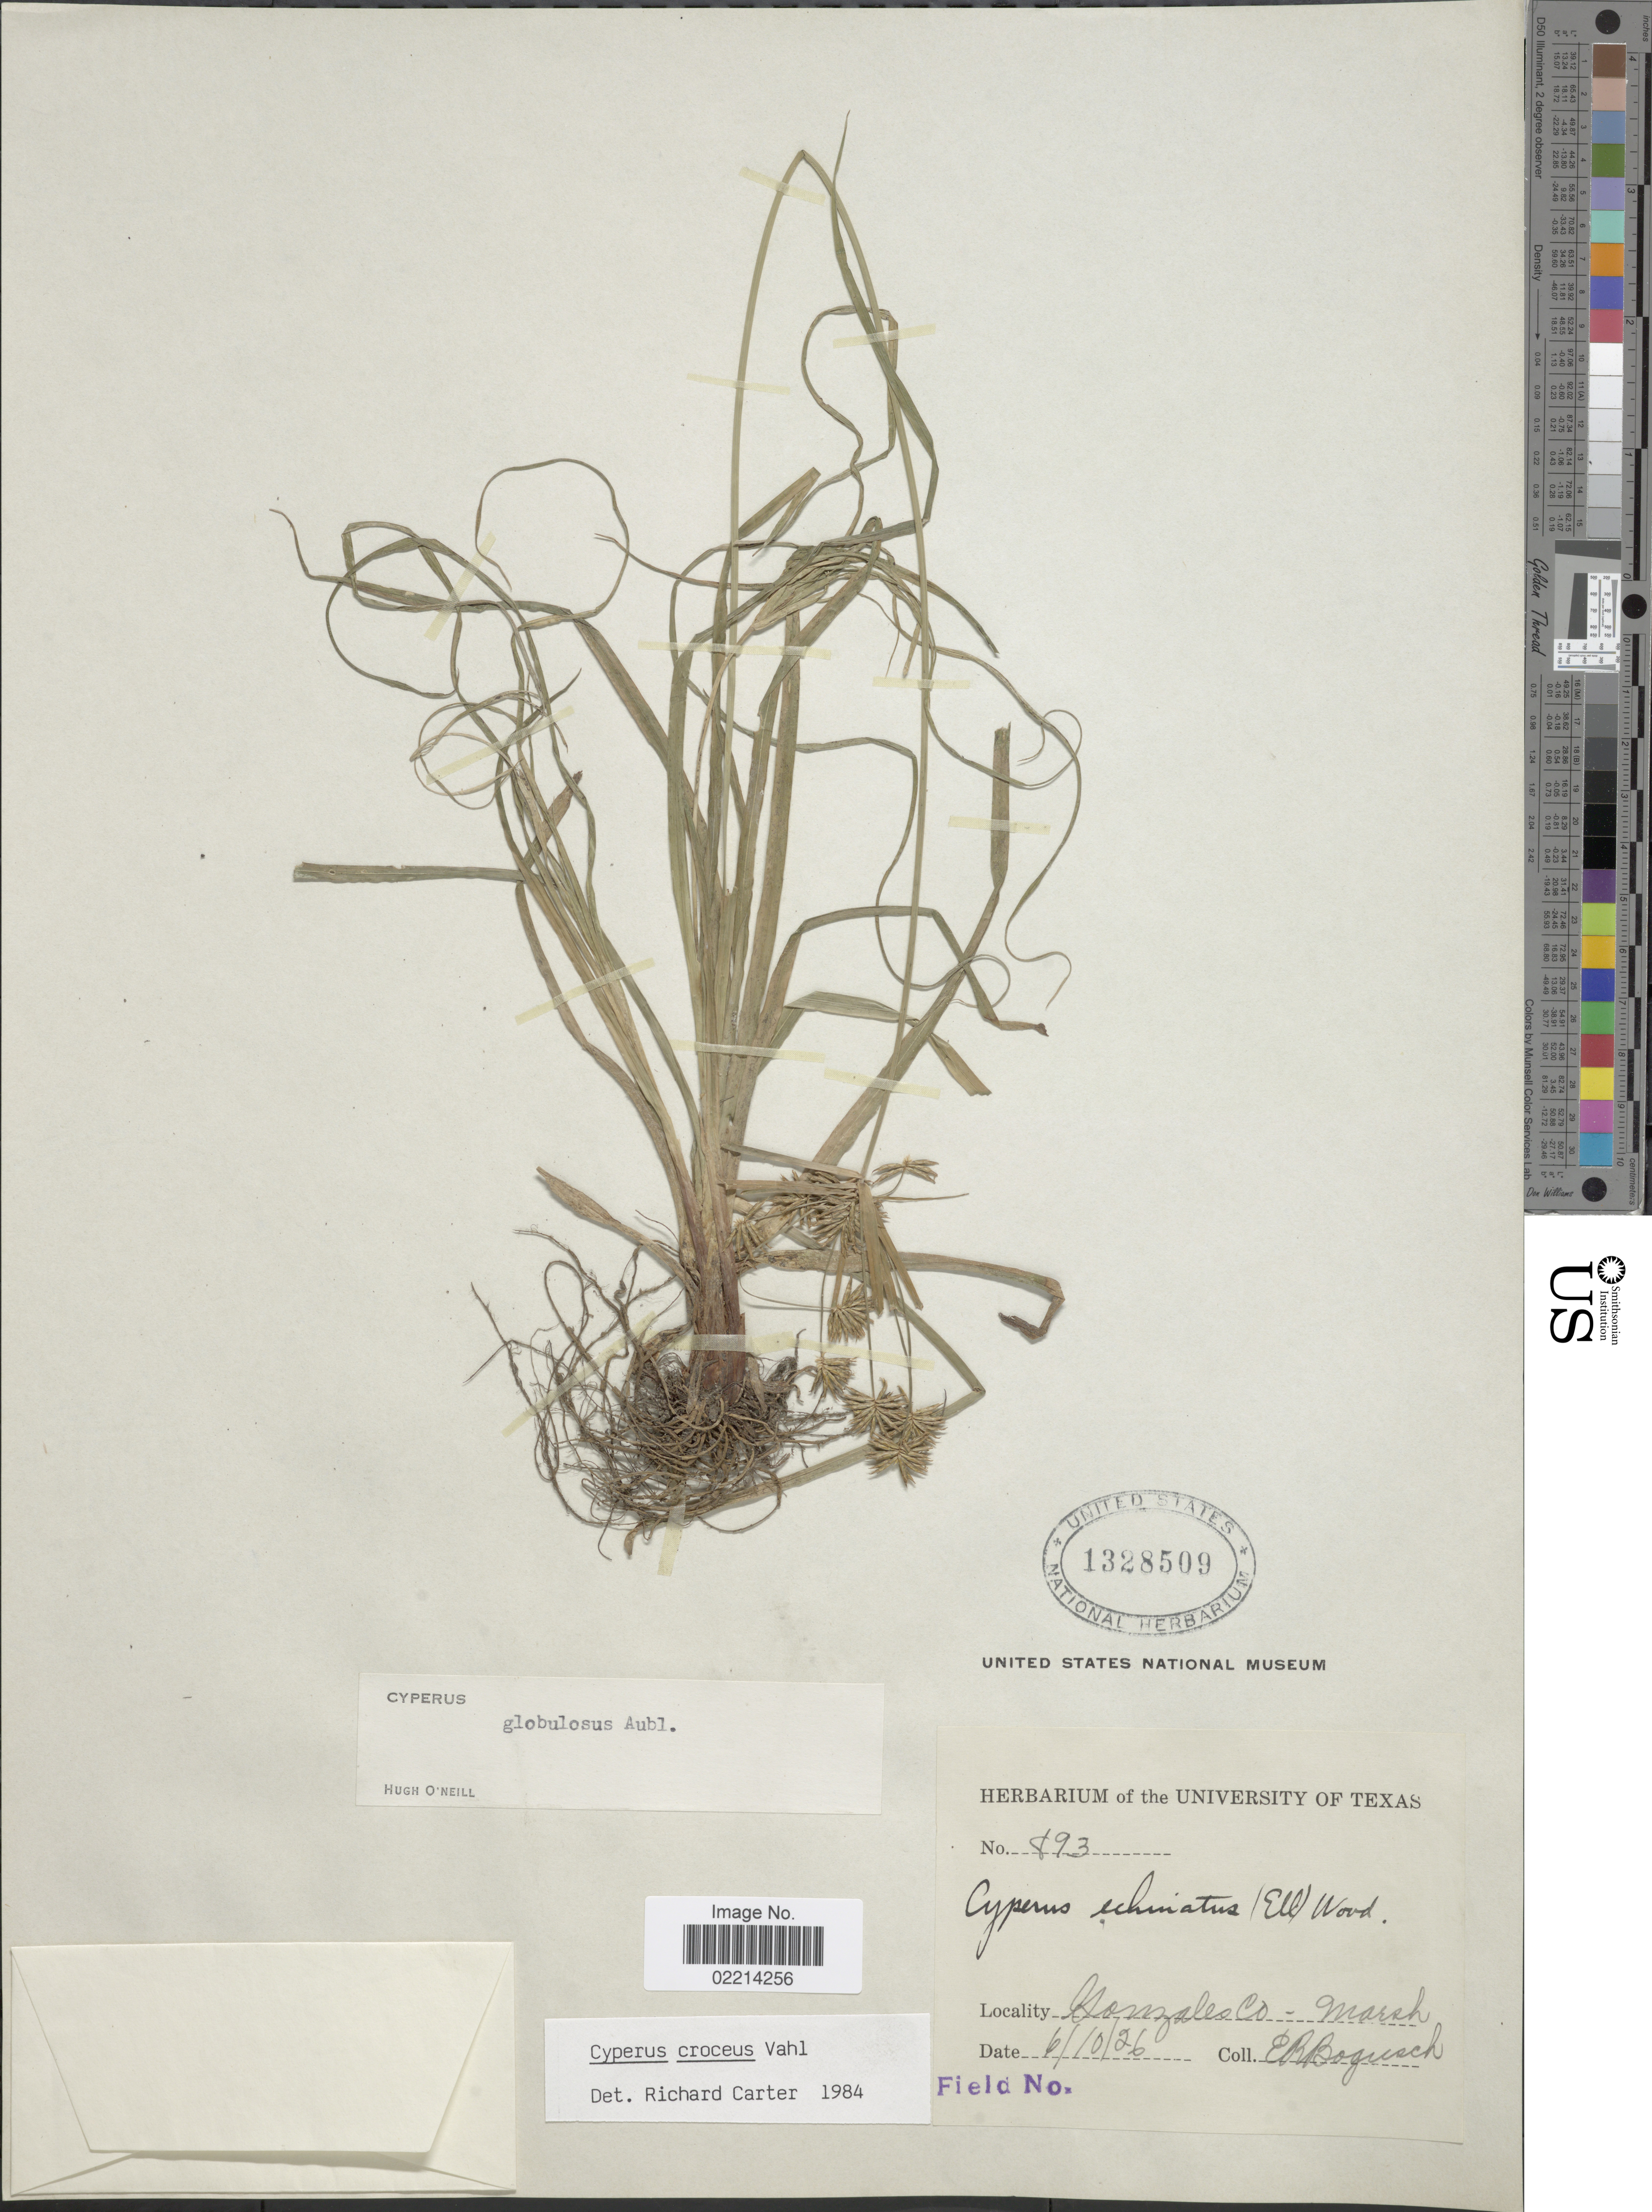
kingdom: Plantae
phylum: Tracheophyta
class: Liliopsida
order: Poales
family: Cyperaceae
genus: Cyperus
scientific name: Cyperus croceus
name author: Vahl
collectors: E. Bogusch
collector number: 893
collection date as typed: Transcribed d/m/y: 10/6/26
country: United States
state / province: Texas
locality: Gonzales Co - marsh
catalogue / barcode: US 1328509